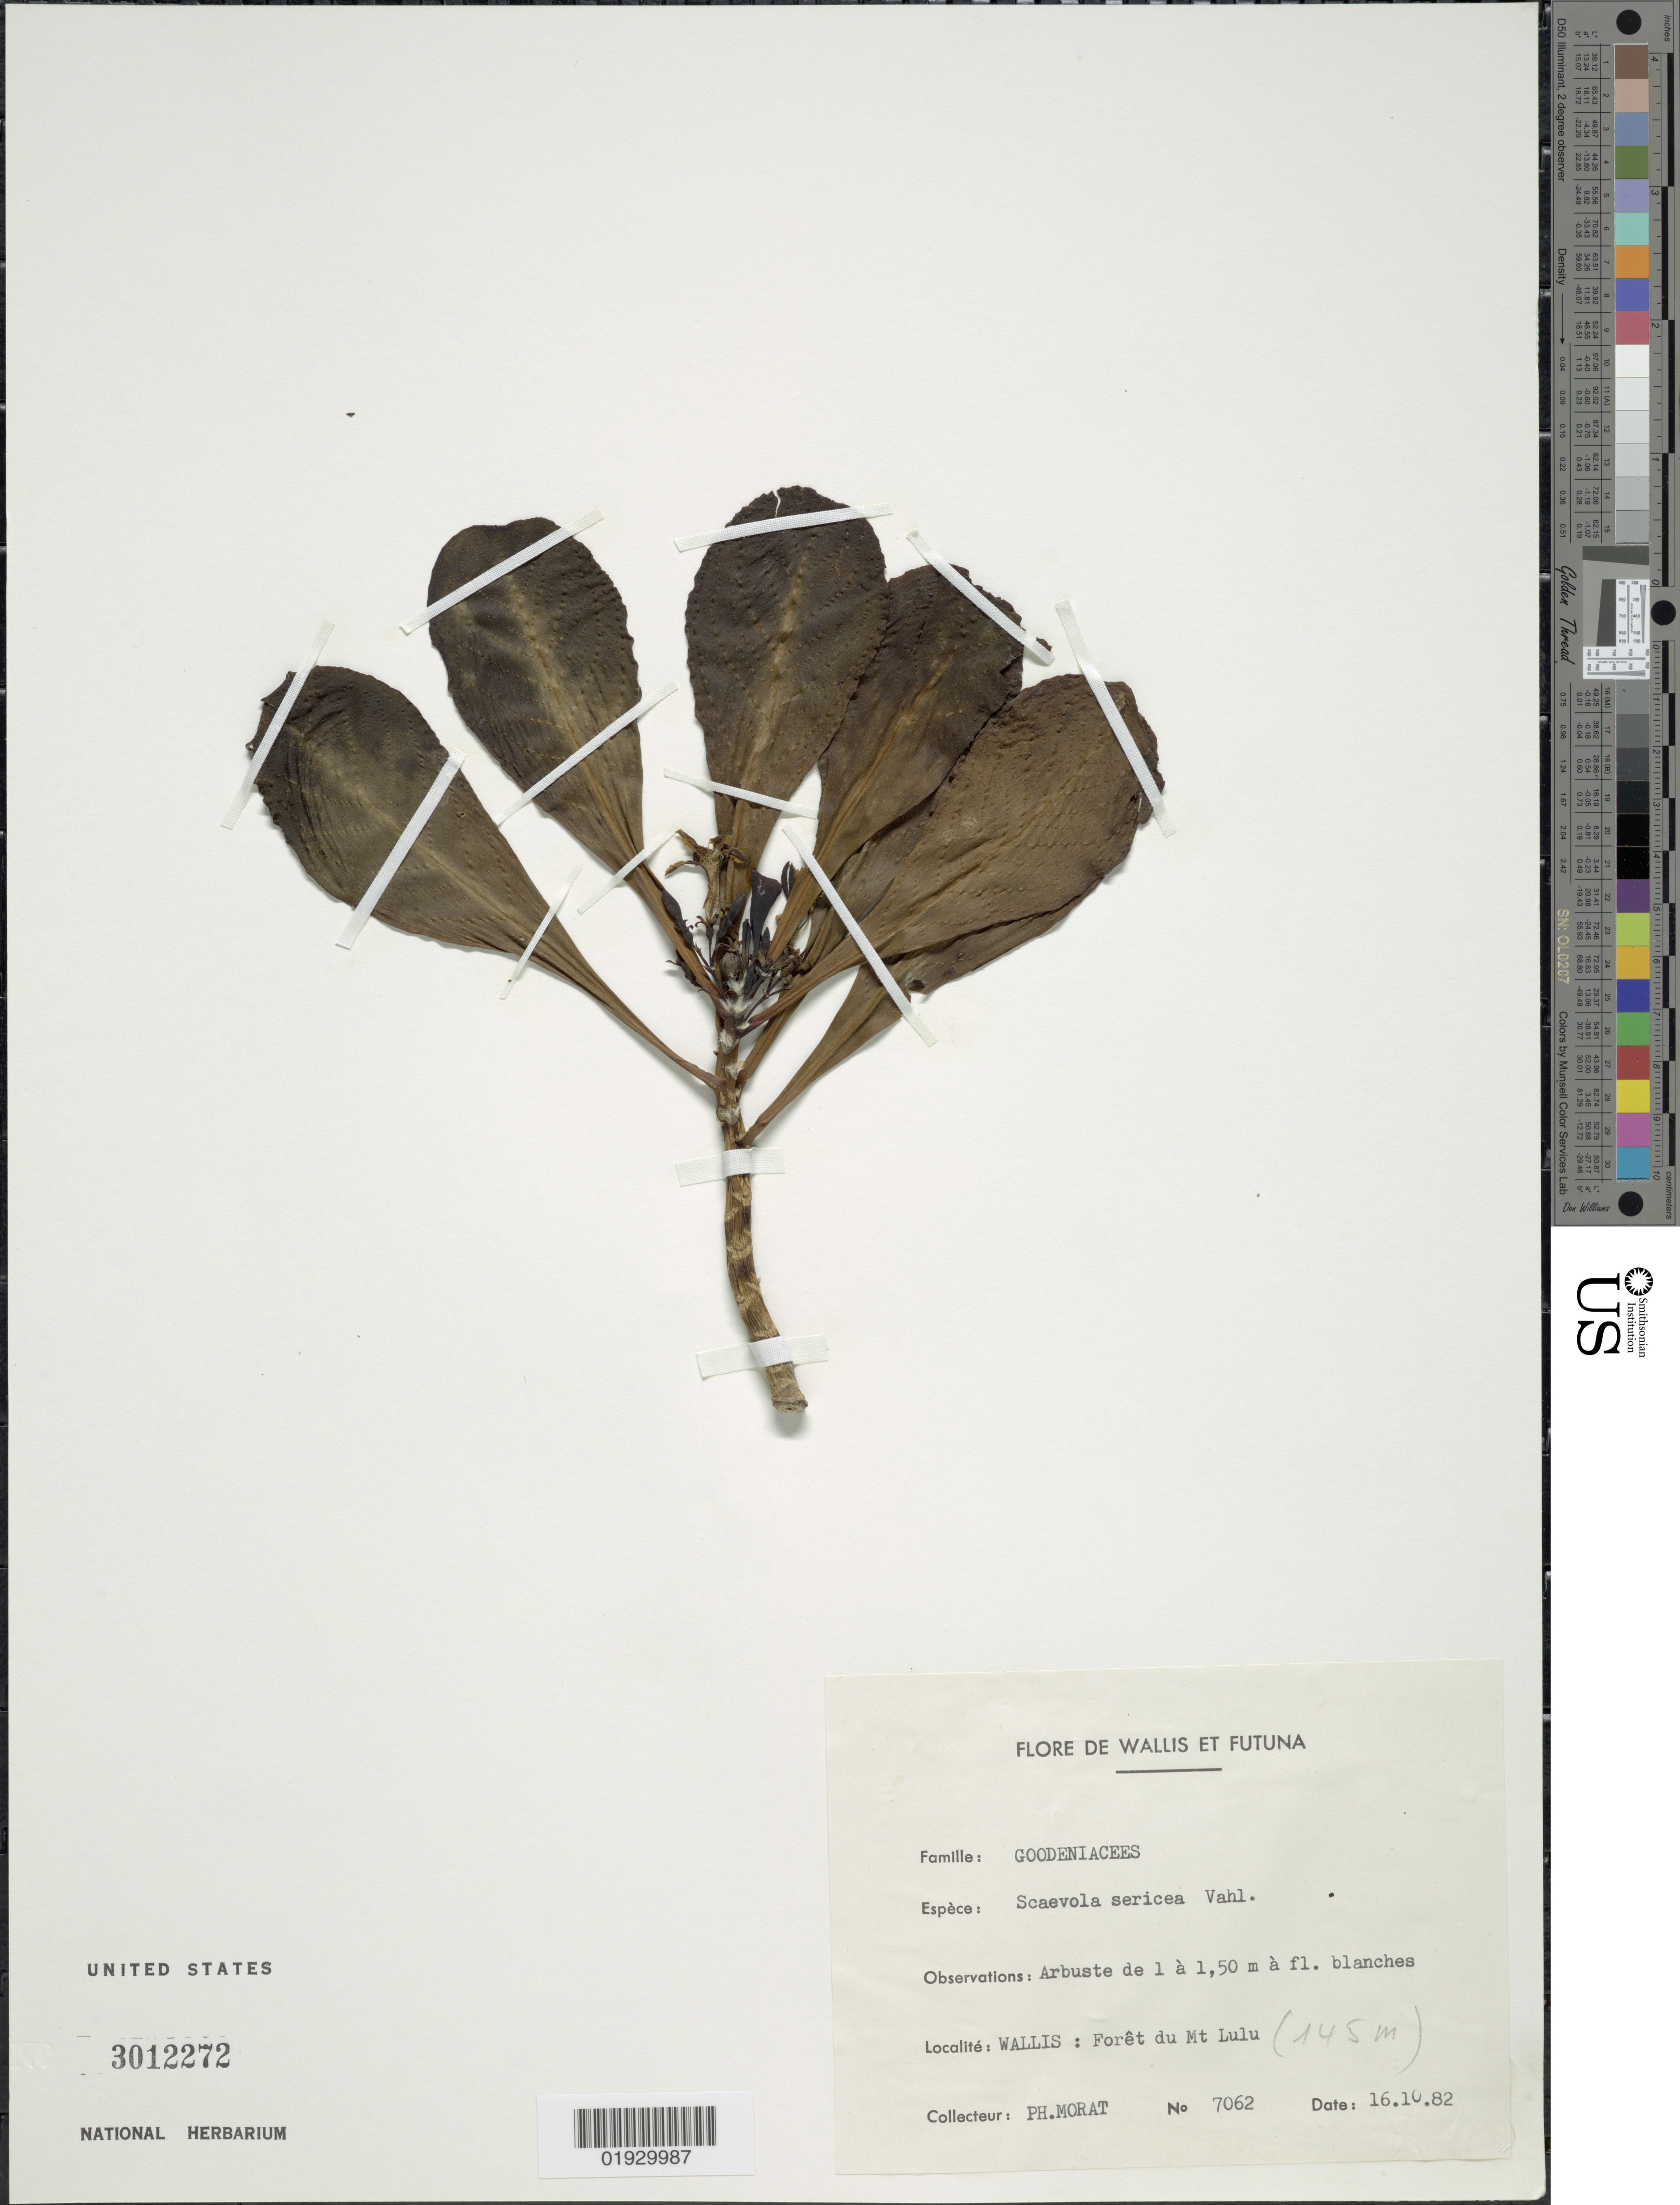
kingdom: Plantae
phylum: Tracheophyta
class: Magnoliopsida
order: Asterales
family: Goodeniaceae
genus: Scaevola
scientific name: Scaevola taccada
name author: (Gaertn.) Roxb.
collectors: P. Morat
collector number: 7062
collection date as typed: Transcribed d/m/y: 16/10/82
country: Wallis and Futuna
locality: Wallis, Forêt du Mt Lulu.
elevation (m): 145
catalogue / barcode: US 3012272